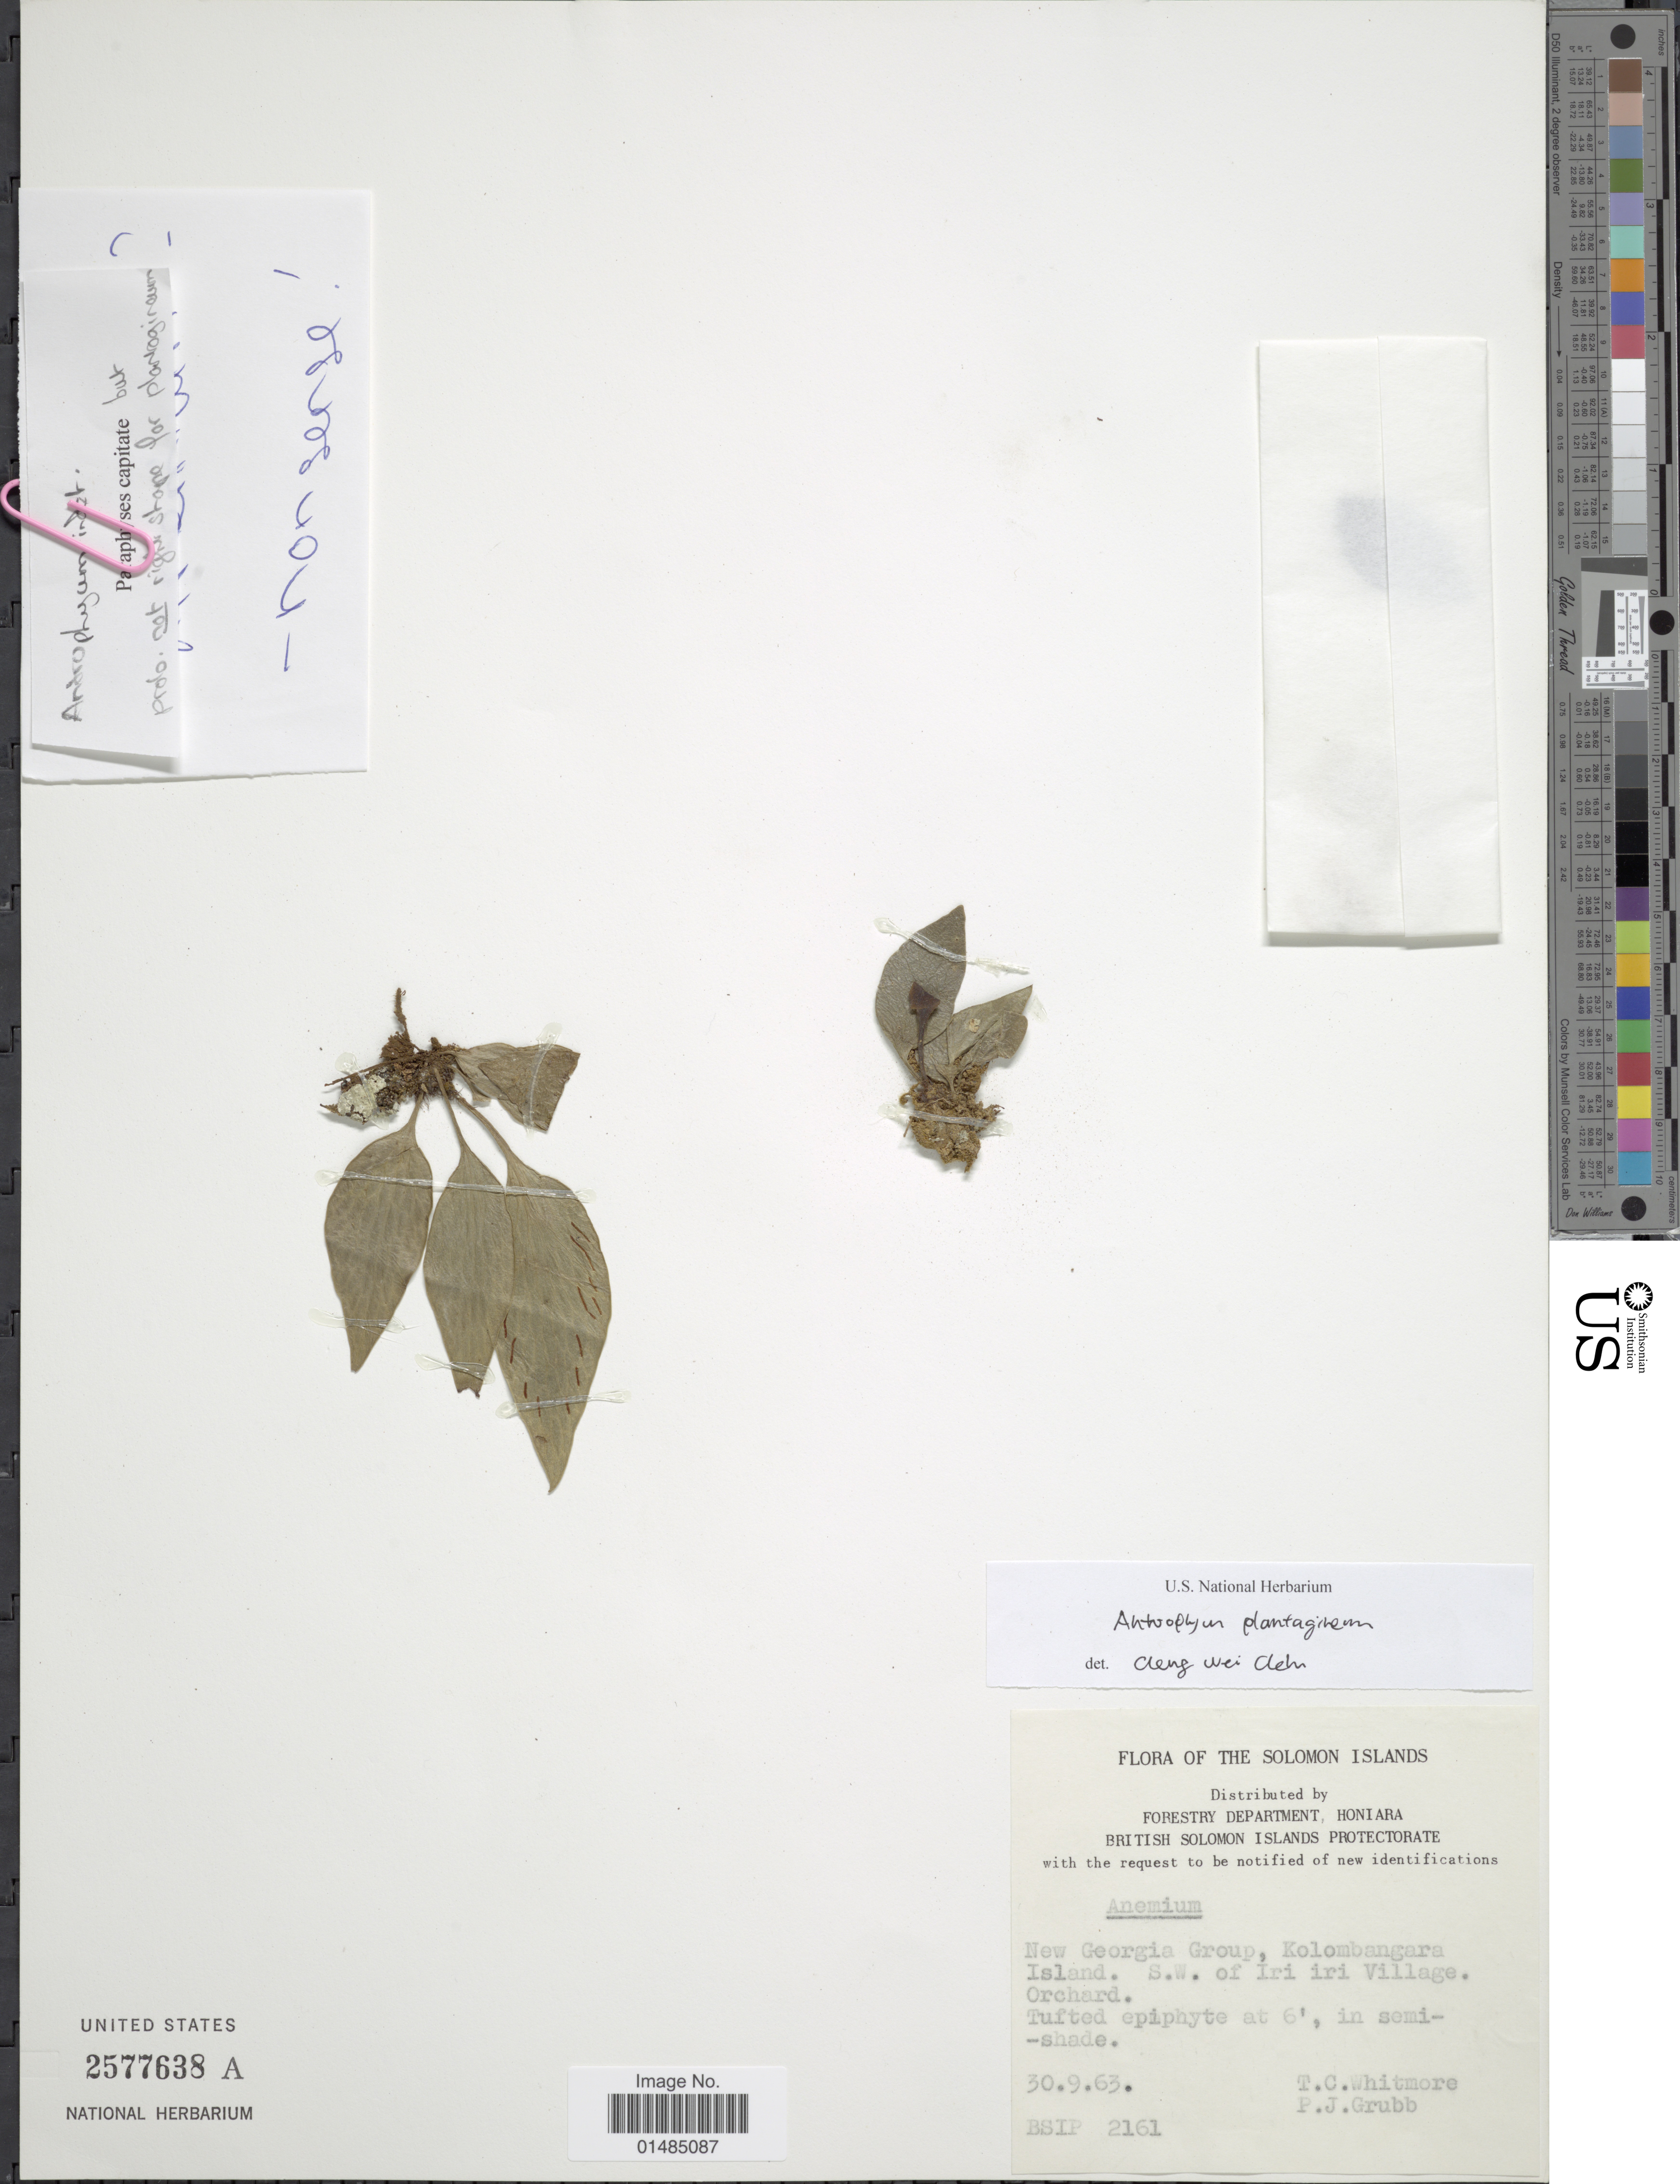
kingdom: Plantae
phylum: Tracheophyta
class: Polypodiopsida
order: Polypodiales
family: Pteridaceae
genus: Antrophyum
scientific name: Antrophyum plantagineum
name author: (Cav.) Kaulf.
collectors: T. C. Whitmore & P. J. Grubb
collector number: BSIP 2161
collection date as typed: Transcribed d/m/y: 30/9/63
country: Solomon Islands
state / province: Solomon Islands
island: Kolombangara [Nduke]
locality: New Georgia Group, Kolombangara Island. S.W. of Iri iri Village. Orchard.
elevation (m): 2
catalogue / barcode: US 2577638A